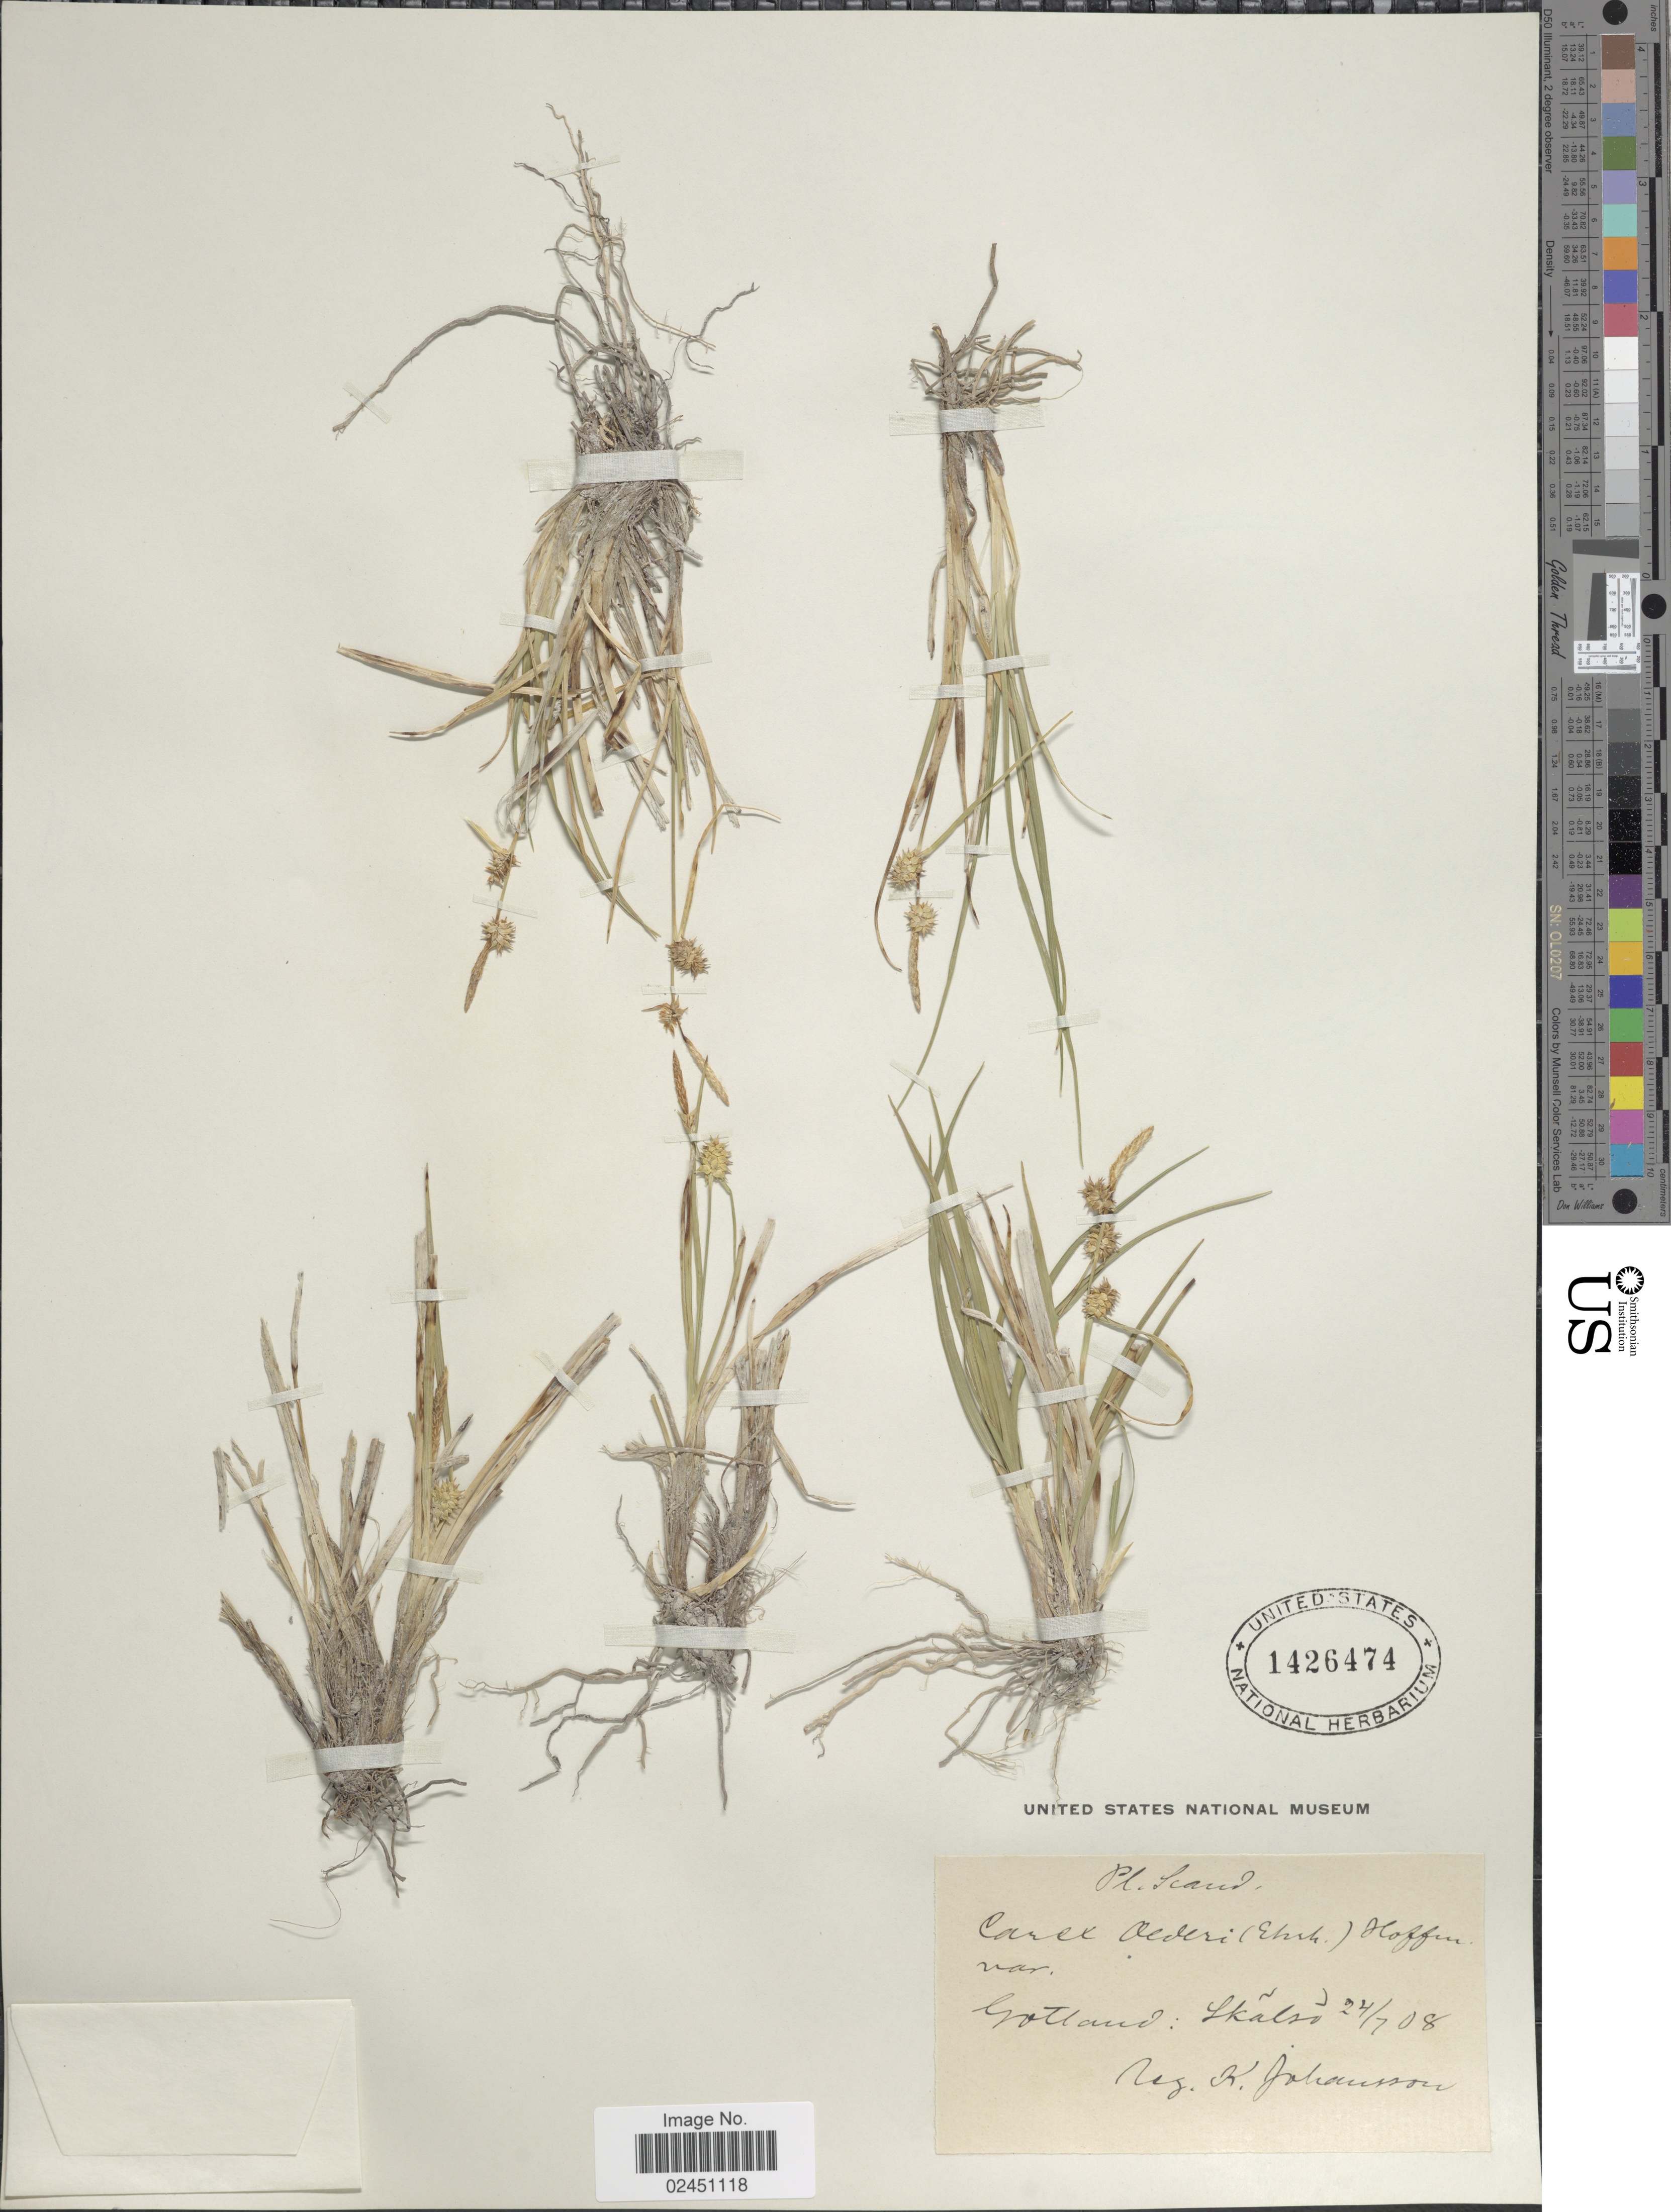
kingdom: Plantae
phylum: Tracheophyta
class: Liliopsida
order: Poales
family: Cyperaceae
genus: Carex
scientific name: Carex oederi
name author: Retz.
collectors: K. Johansson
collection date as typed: Transcribed d/m/y: 24/7/8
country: Sweden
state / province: Gotland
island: Gotland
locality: Scand. Skalso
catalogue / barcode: US 1426474